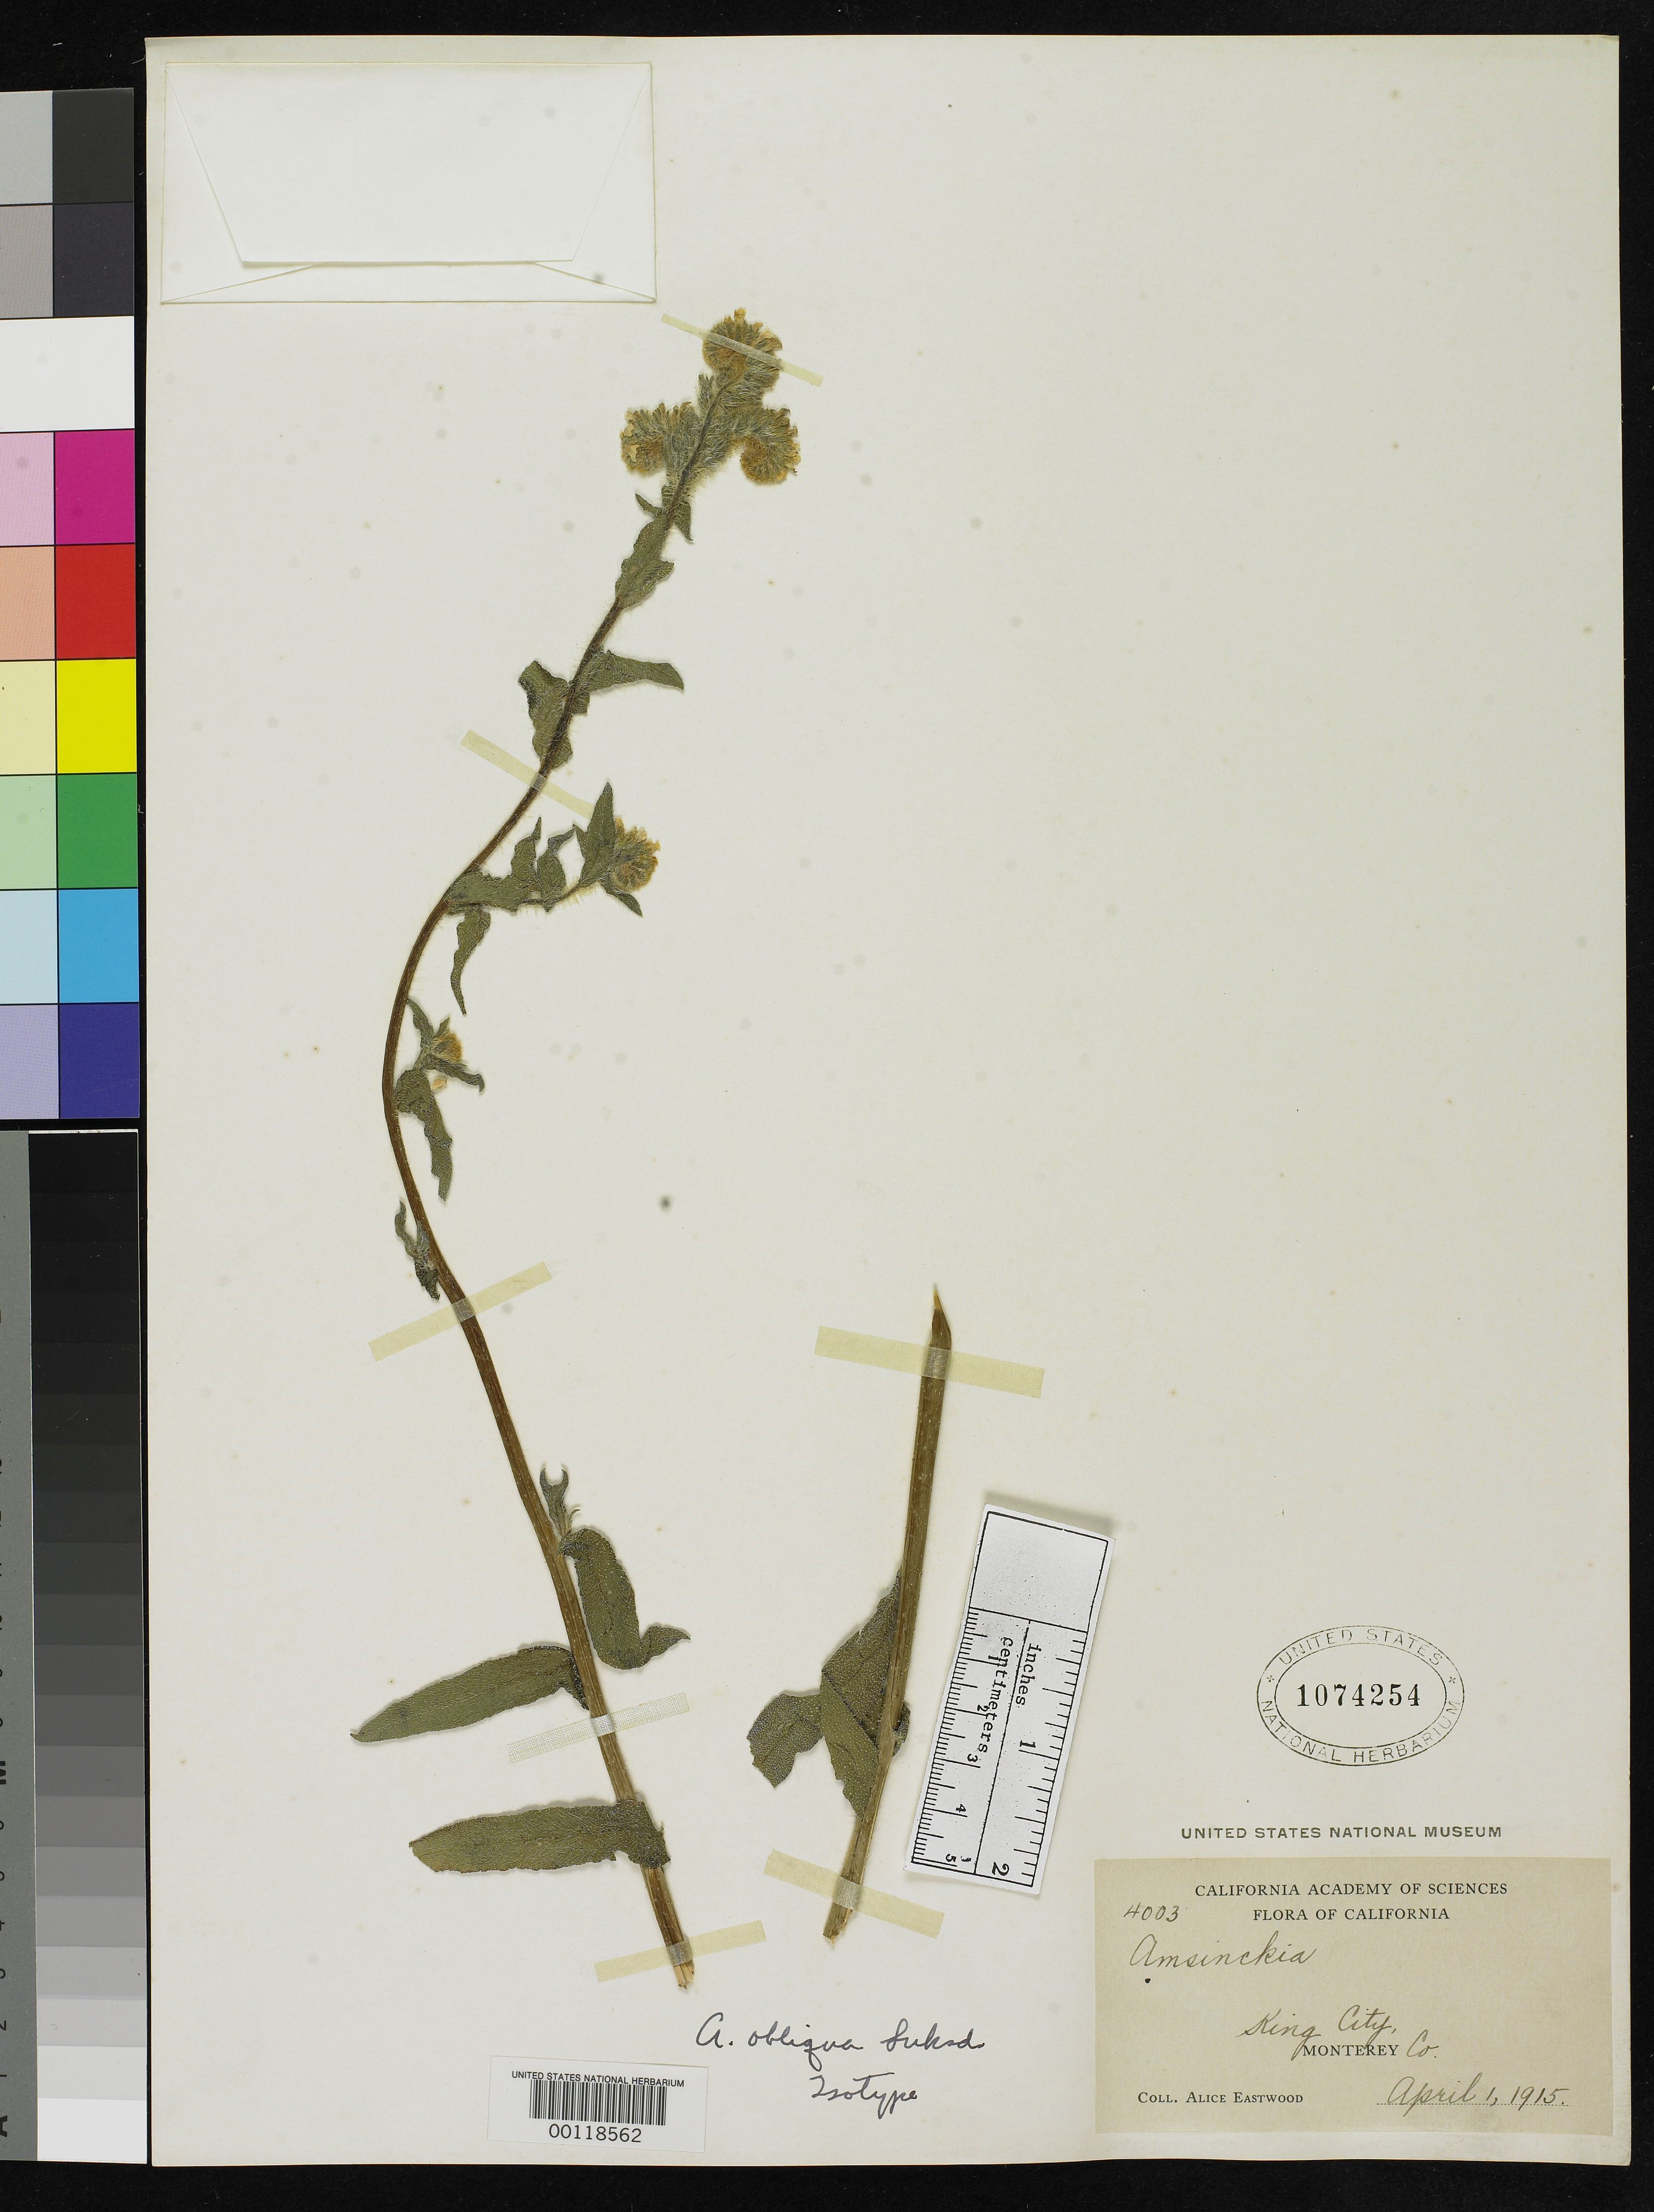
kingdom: Plantae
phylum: Tracheophyta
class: Magnoliopsida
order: Boraginales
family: Boraginaceae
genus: Amsinckia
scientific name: Amsinckia obliqua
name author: Suksd.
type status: Isotype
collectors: A. Eastwood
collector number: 4003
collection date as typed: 01 Apr 1915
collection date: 1915-04-01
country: United States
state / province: California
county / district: Monterey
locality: King City.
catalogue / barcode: US 1074254